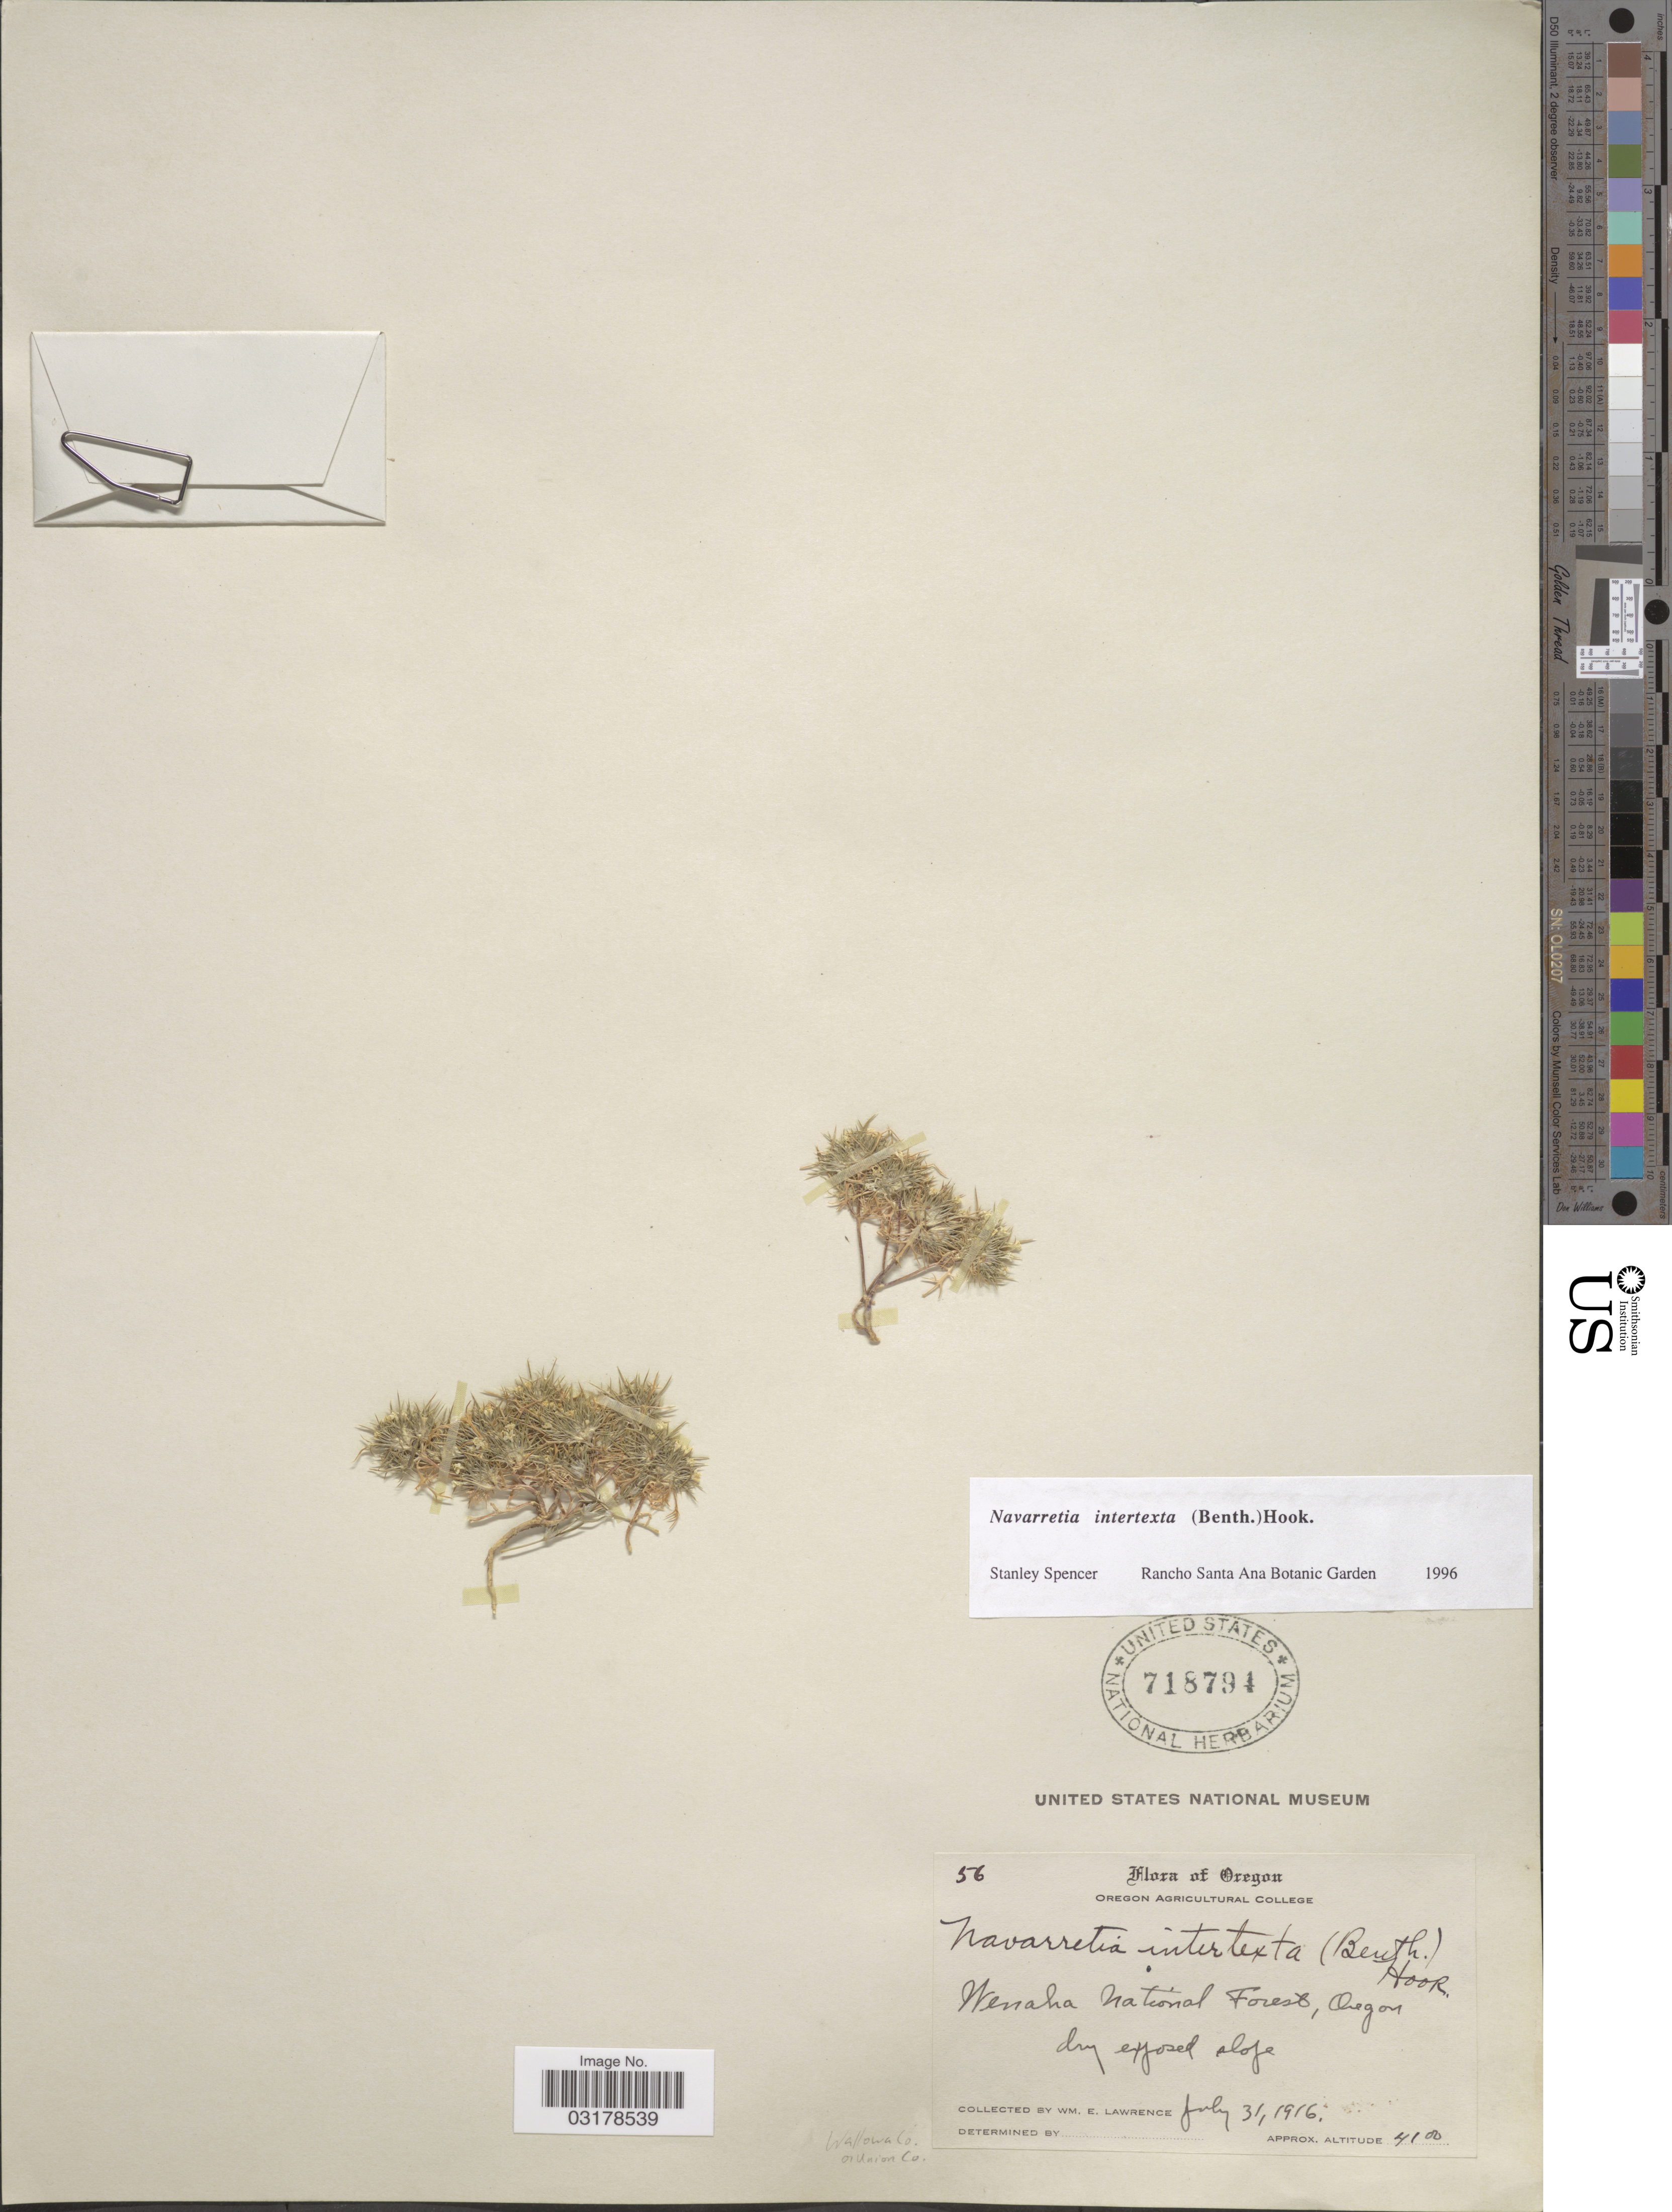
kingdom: Plantae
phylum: Tracheophyta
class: Magnoliopsida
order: Ericales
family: Polemoniaceae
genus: Navarretia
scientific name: Navarretia intertexta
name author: (Benth.) Hook.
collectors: W. Lawrence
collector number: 56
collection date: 1916-07-31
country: United States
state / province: Oregon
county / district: Union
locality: Wenaha National Forest. Wallowa Co. or Union Co.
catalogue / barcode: US 718794